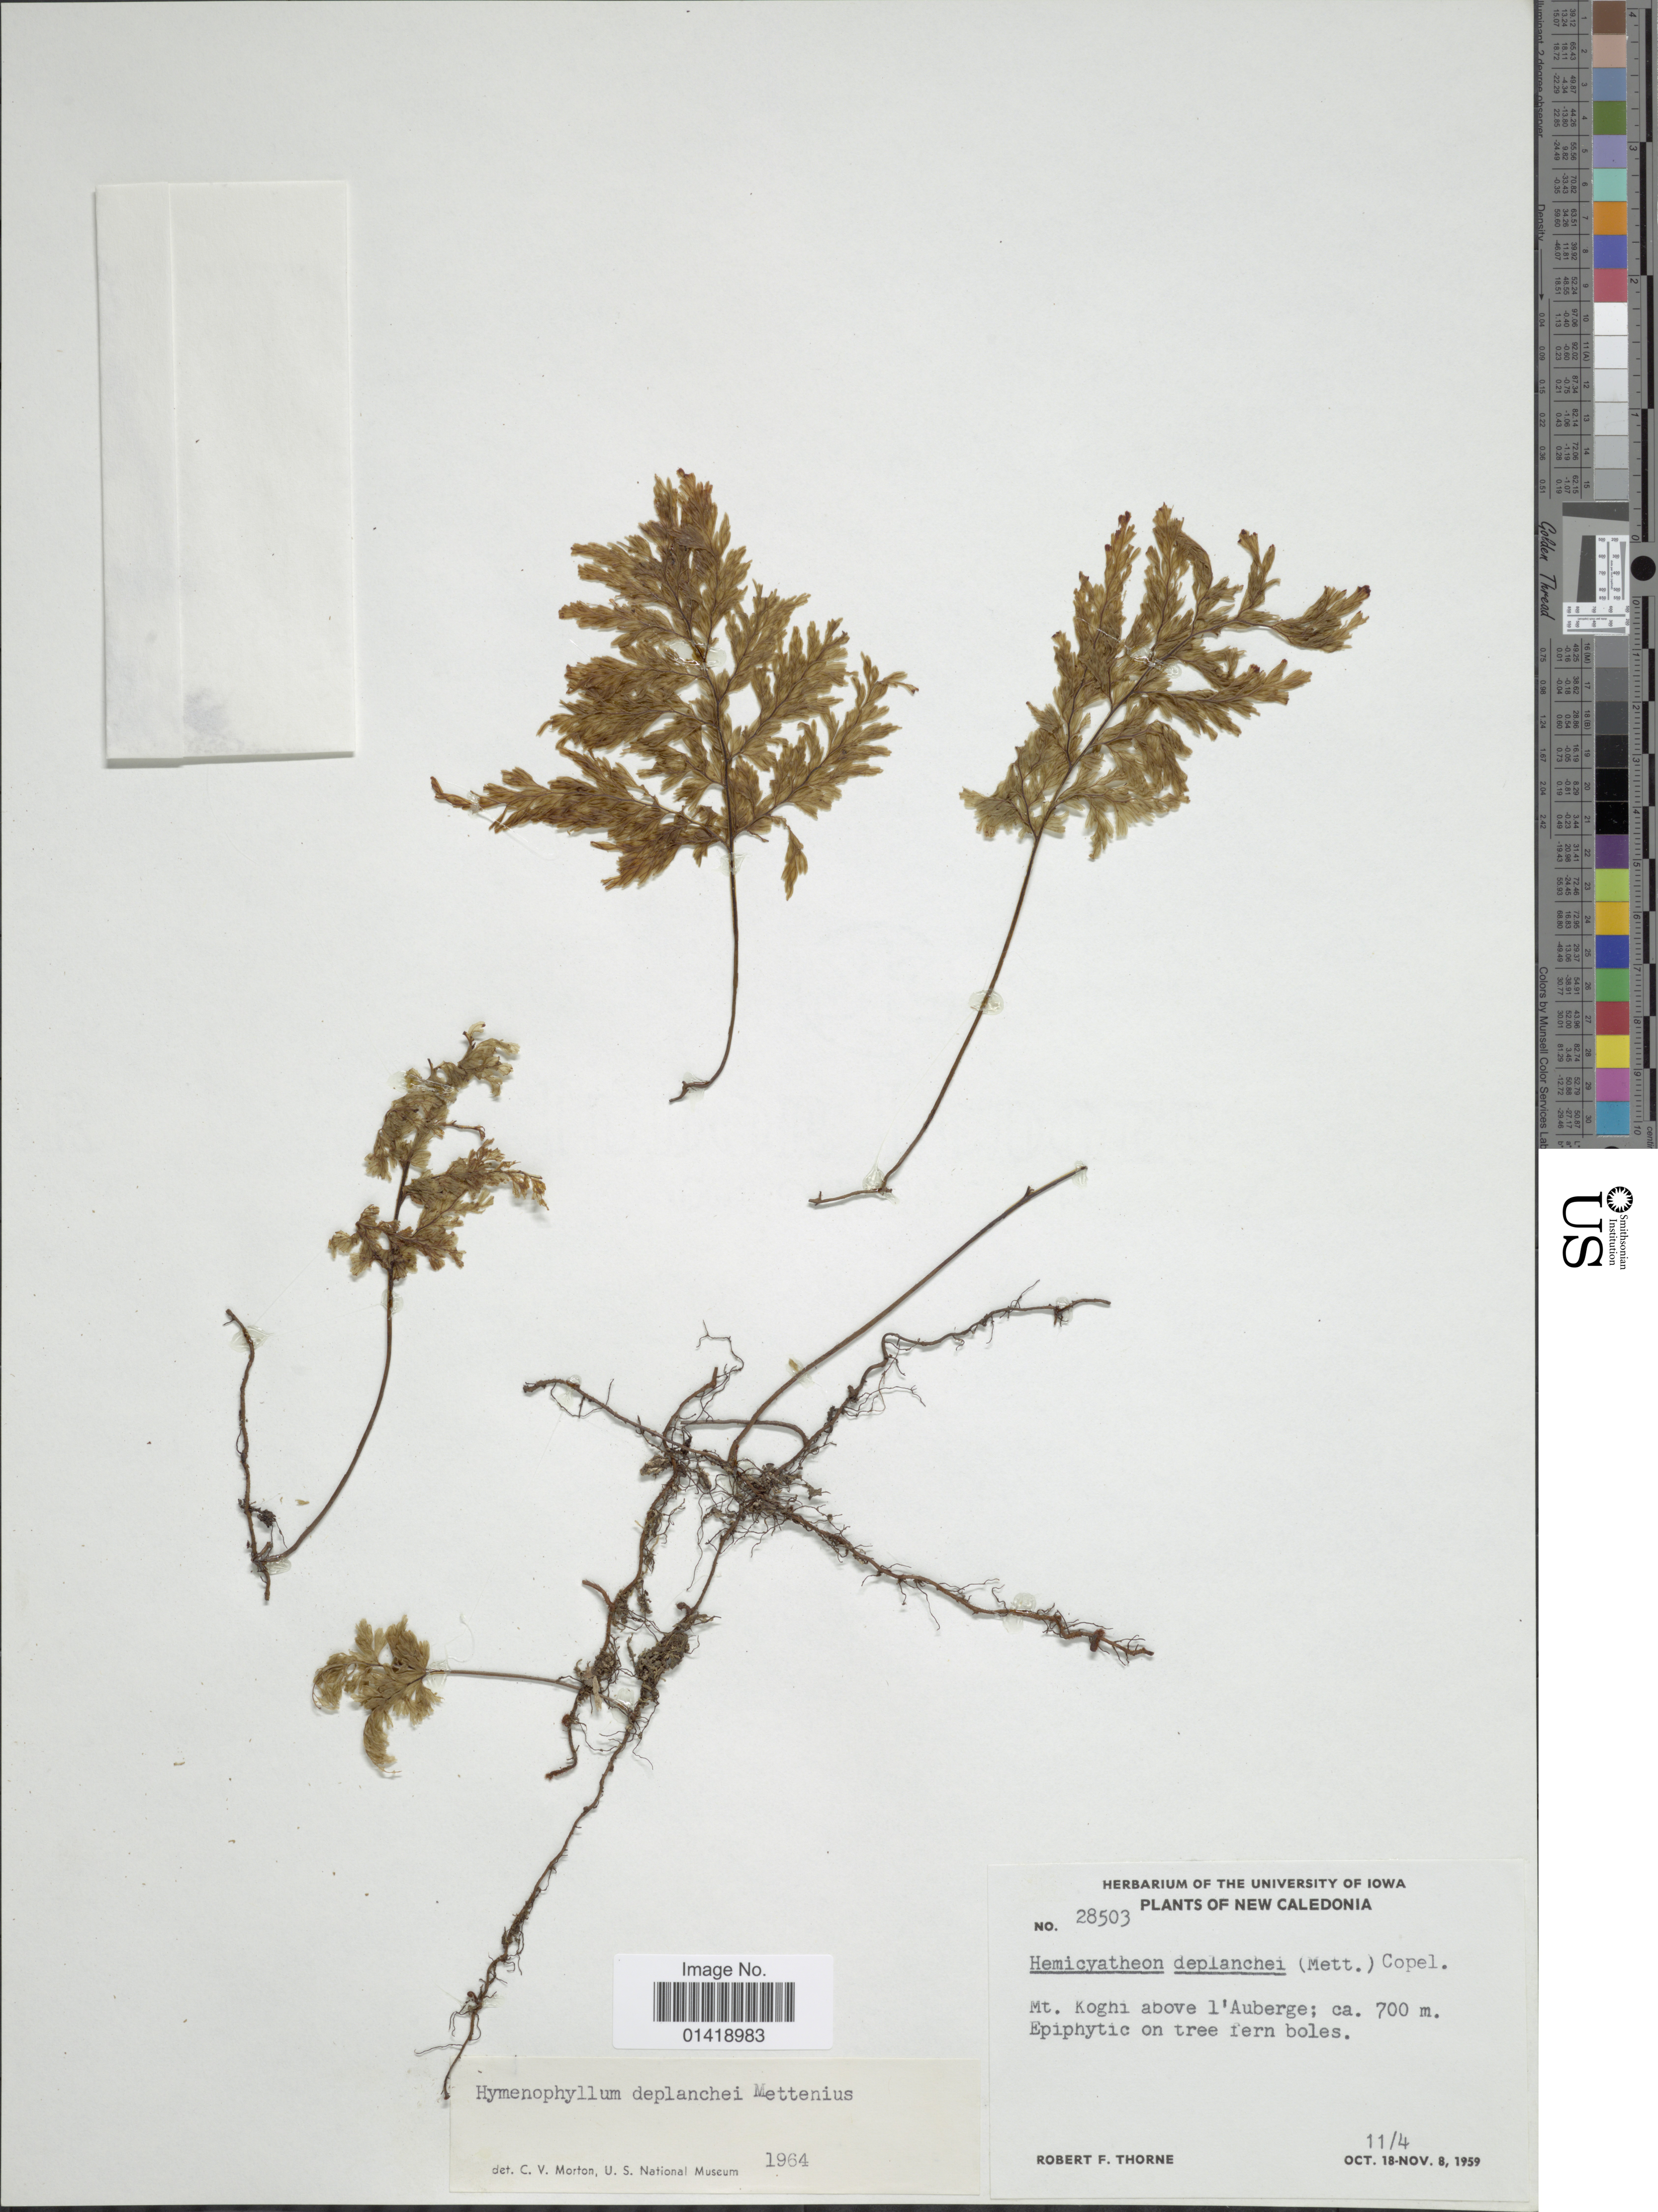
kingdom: Plantae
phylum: Tracheophyta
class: Polypodiopsida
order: Hymenophyllales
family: Hymenophyllaceae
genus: Hymenophyllum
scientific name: Hymenophyllum deplanchei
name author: Mett. ex Kuhn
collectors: R. F. Thorne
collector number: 28503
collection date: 1959-11-04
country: New Caledonia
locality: Mt. Koghi above l'Auberge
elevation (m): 700